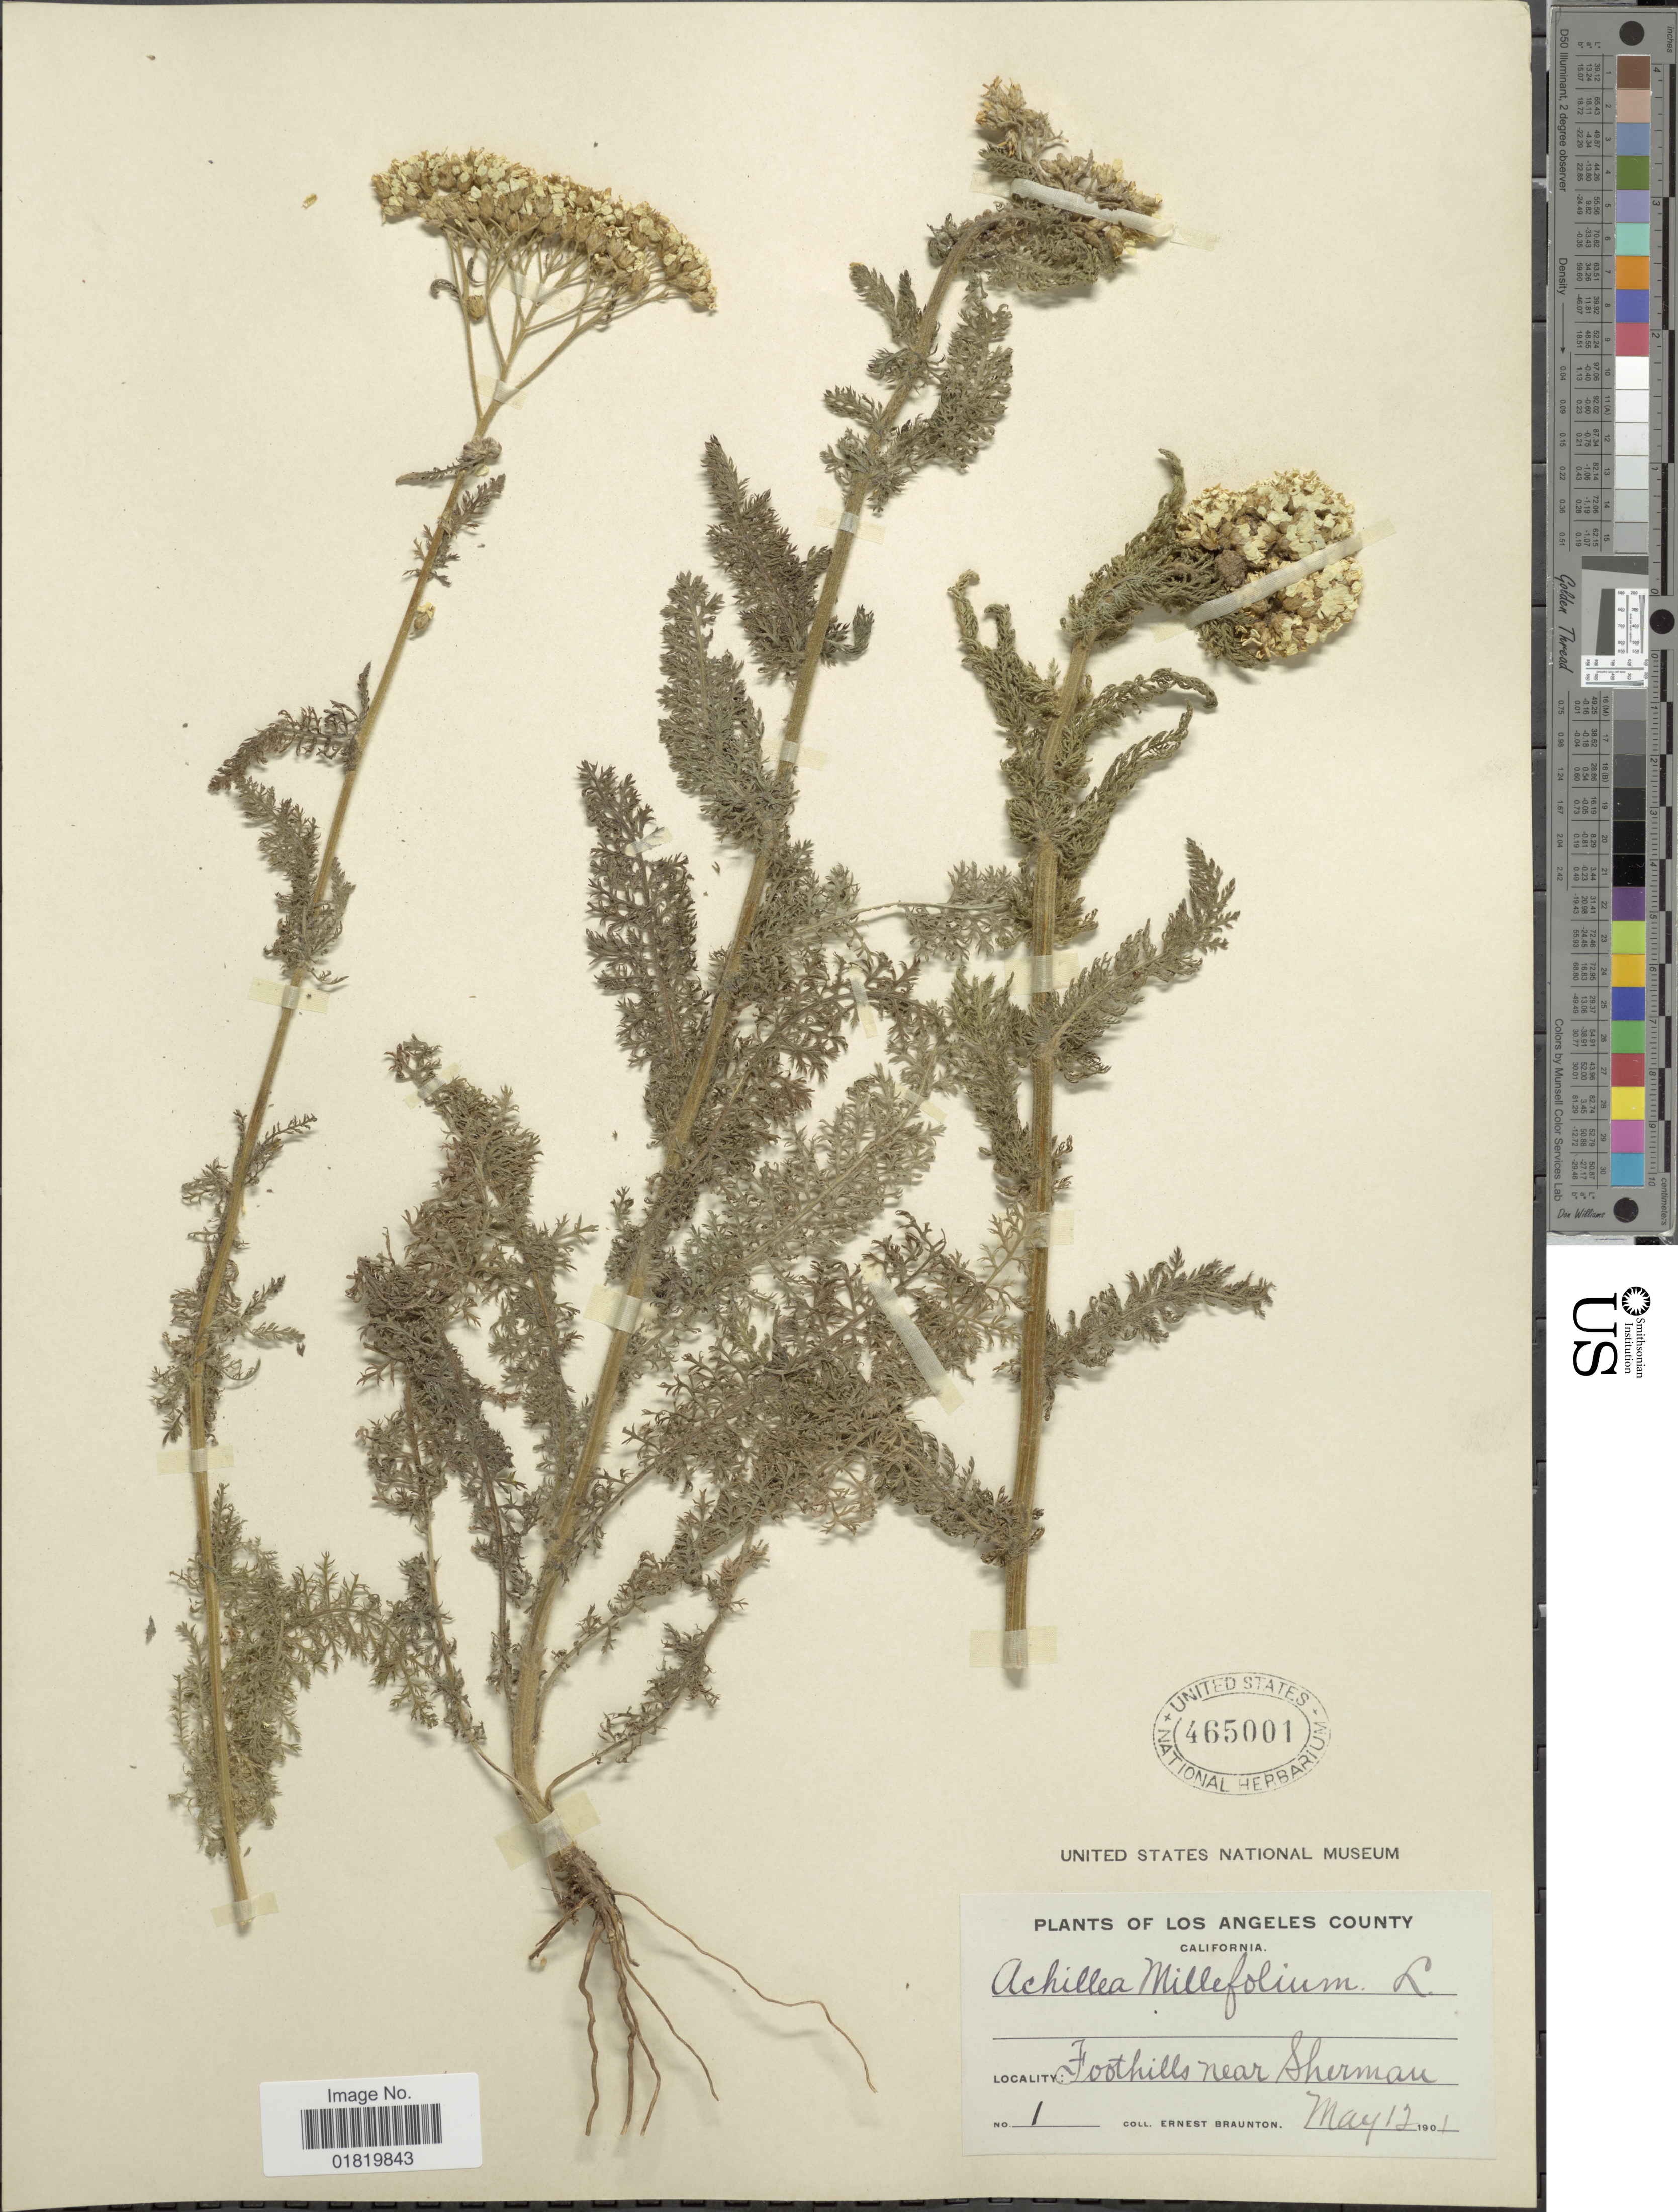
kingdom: Plantae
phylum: Tracheophyta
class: Magnoliopsida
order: Asterales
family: Asteraceae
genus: Achillea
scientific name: Achillea californica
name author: Pollard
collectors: E. Braunton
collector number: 1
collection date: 1901-05-12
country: United States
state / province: California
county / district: Los Angeles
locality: Los Angeles County. California. Foothills near Sherman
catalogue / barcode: US 465001